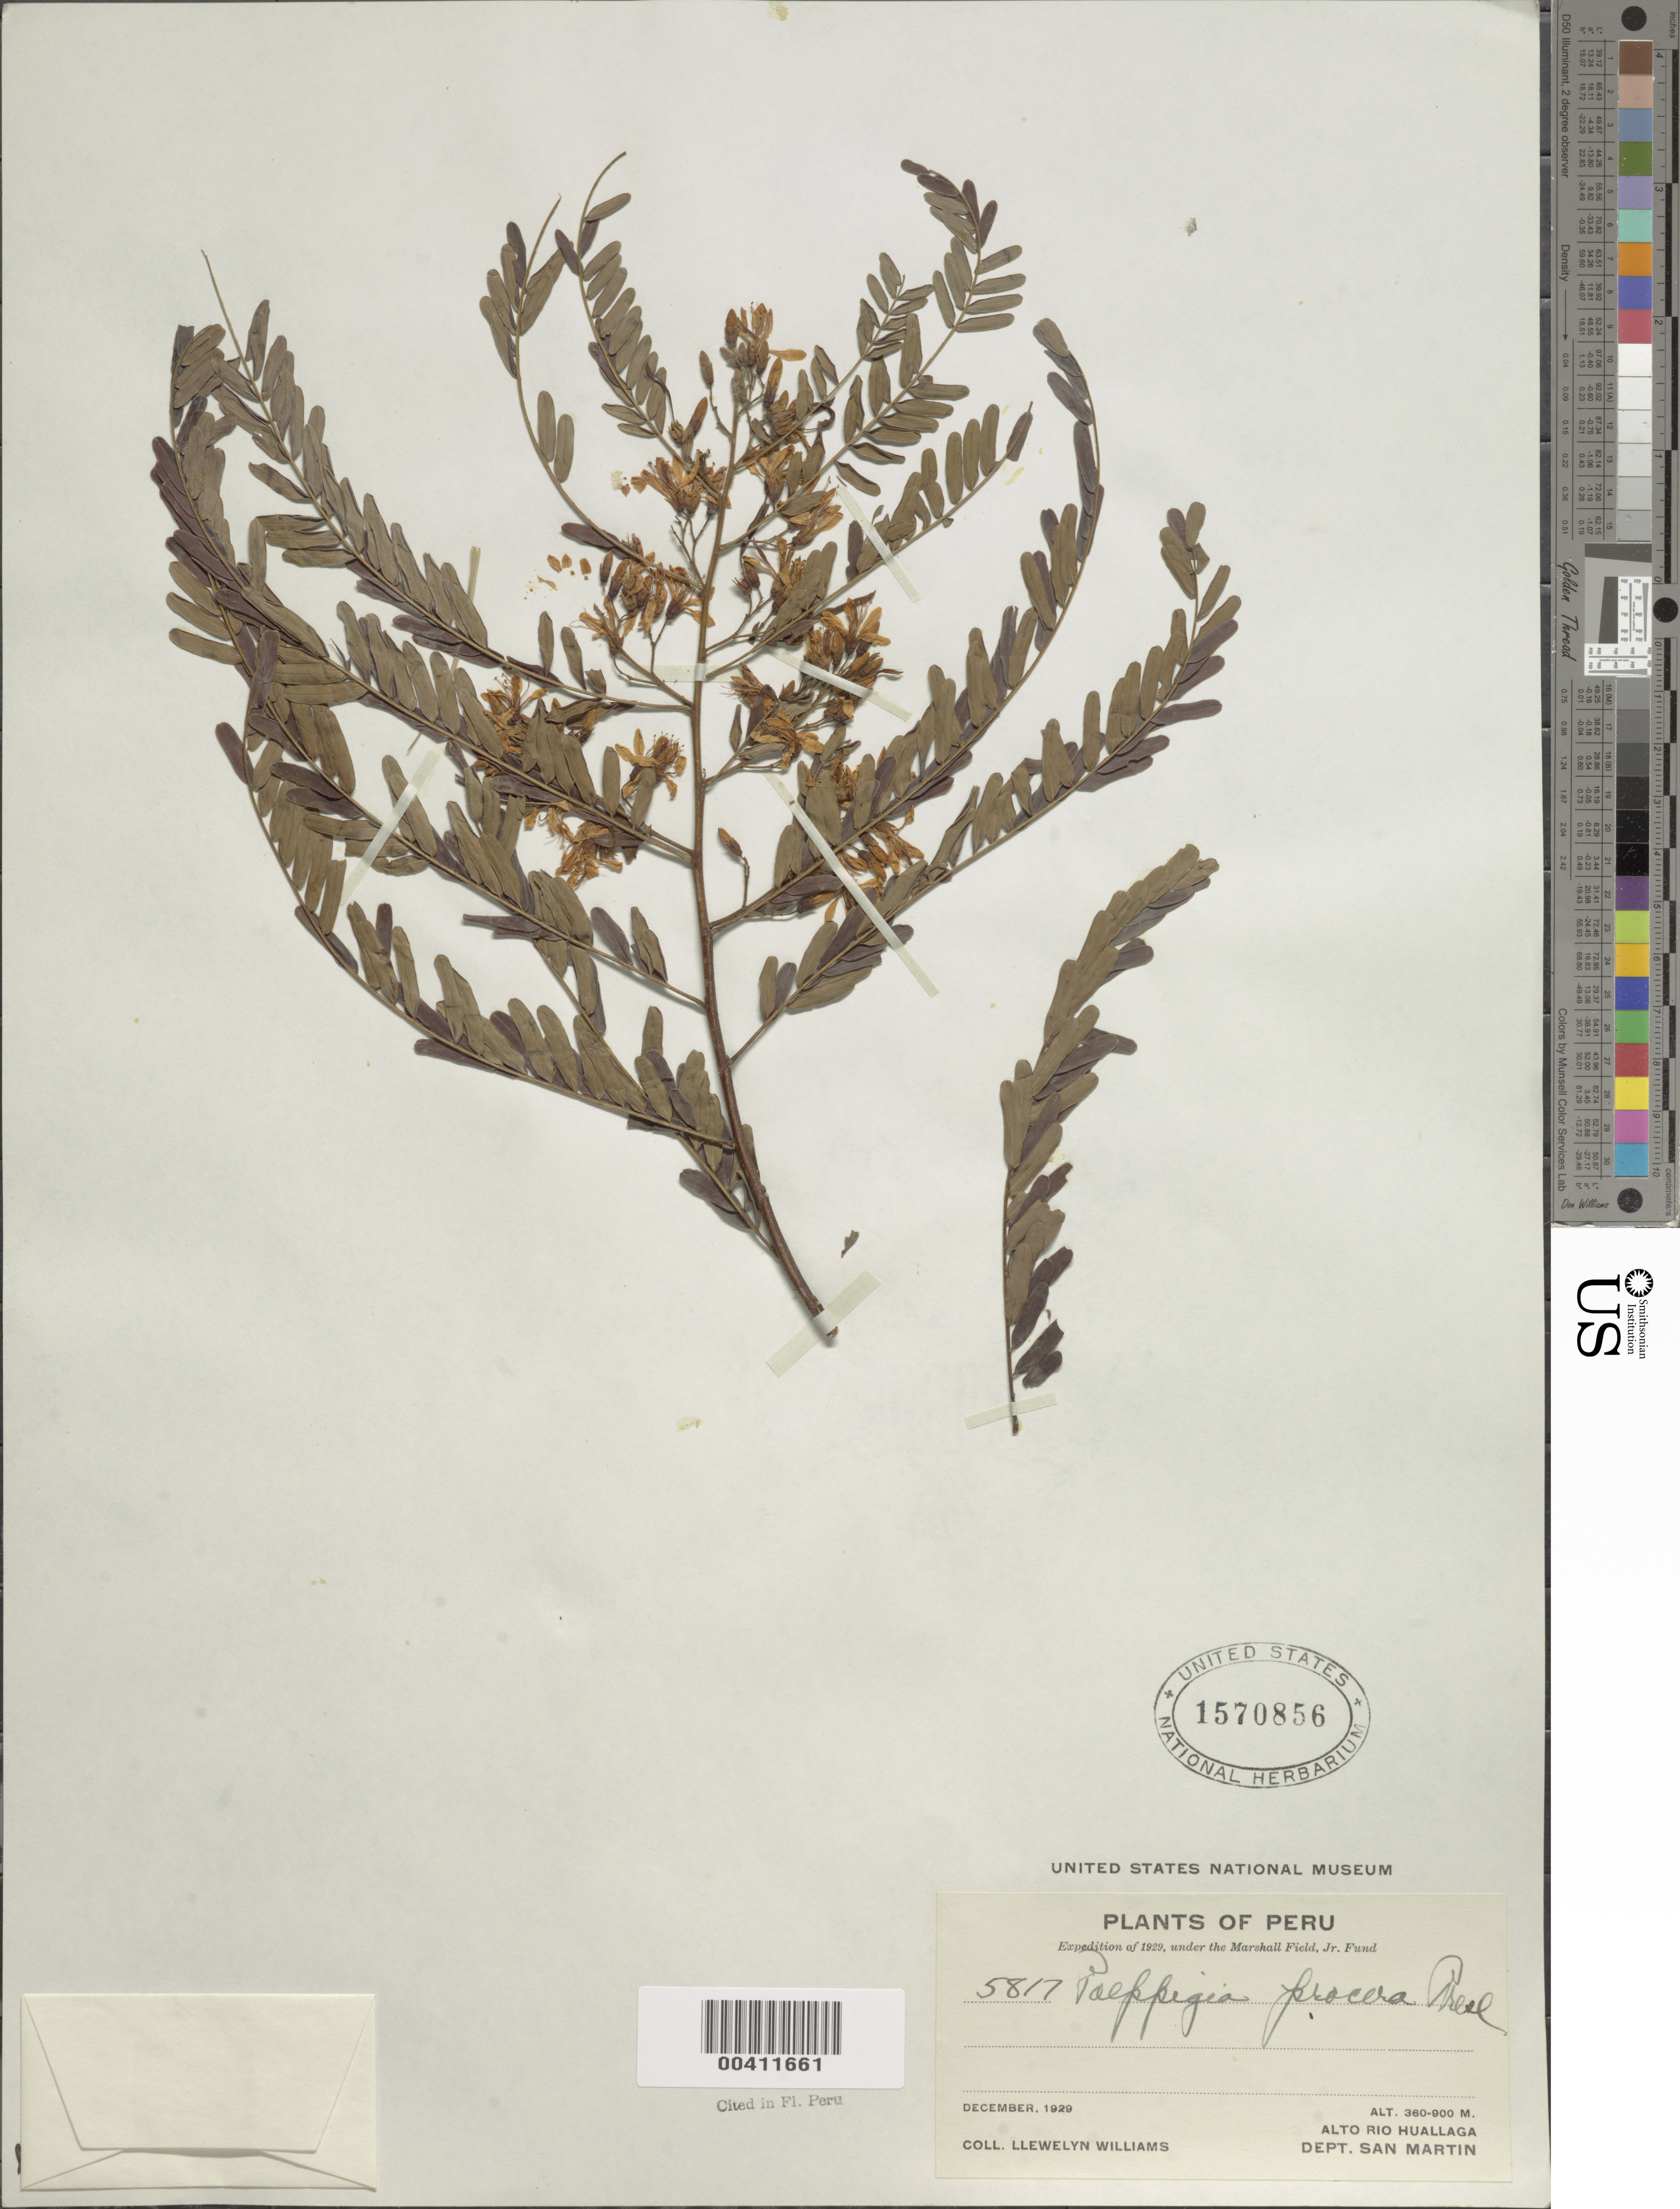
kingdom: Plantae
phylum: Tracheophyta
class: Magnoliopsida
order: Fabales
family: Fabaceae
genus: Poeppigia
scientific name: Poeppigia procera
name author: C. Presl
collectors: Ll. Williams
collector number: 5817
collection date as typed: Dec 1929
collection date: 1929-12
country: Peru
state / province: San Martín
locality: Alto rio huallaga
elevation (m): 360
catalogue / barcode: US 1570856